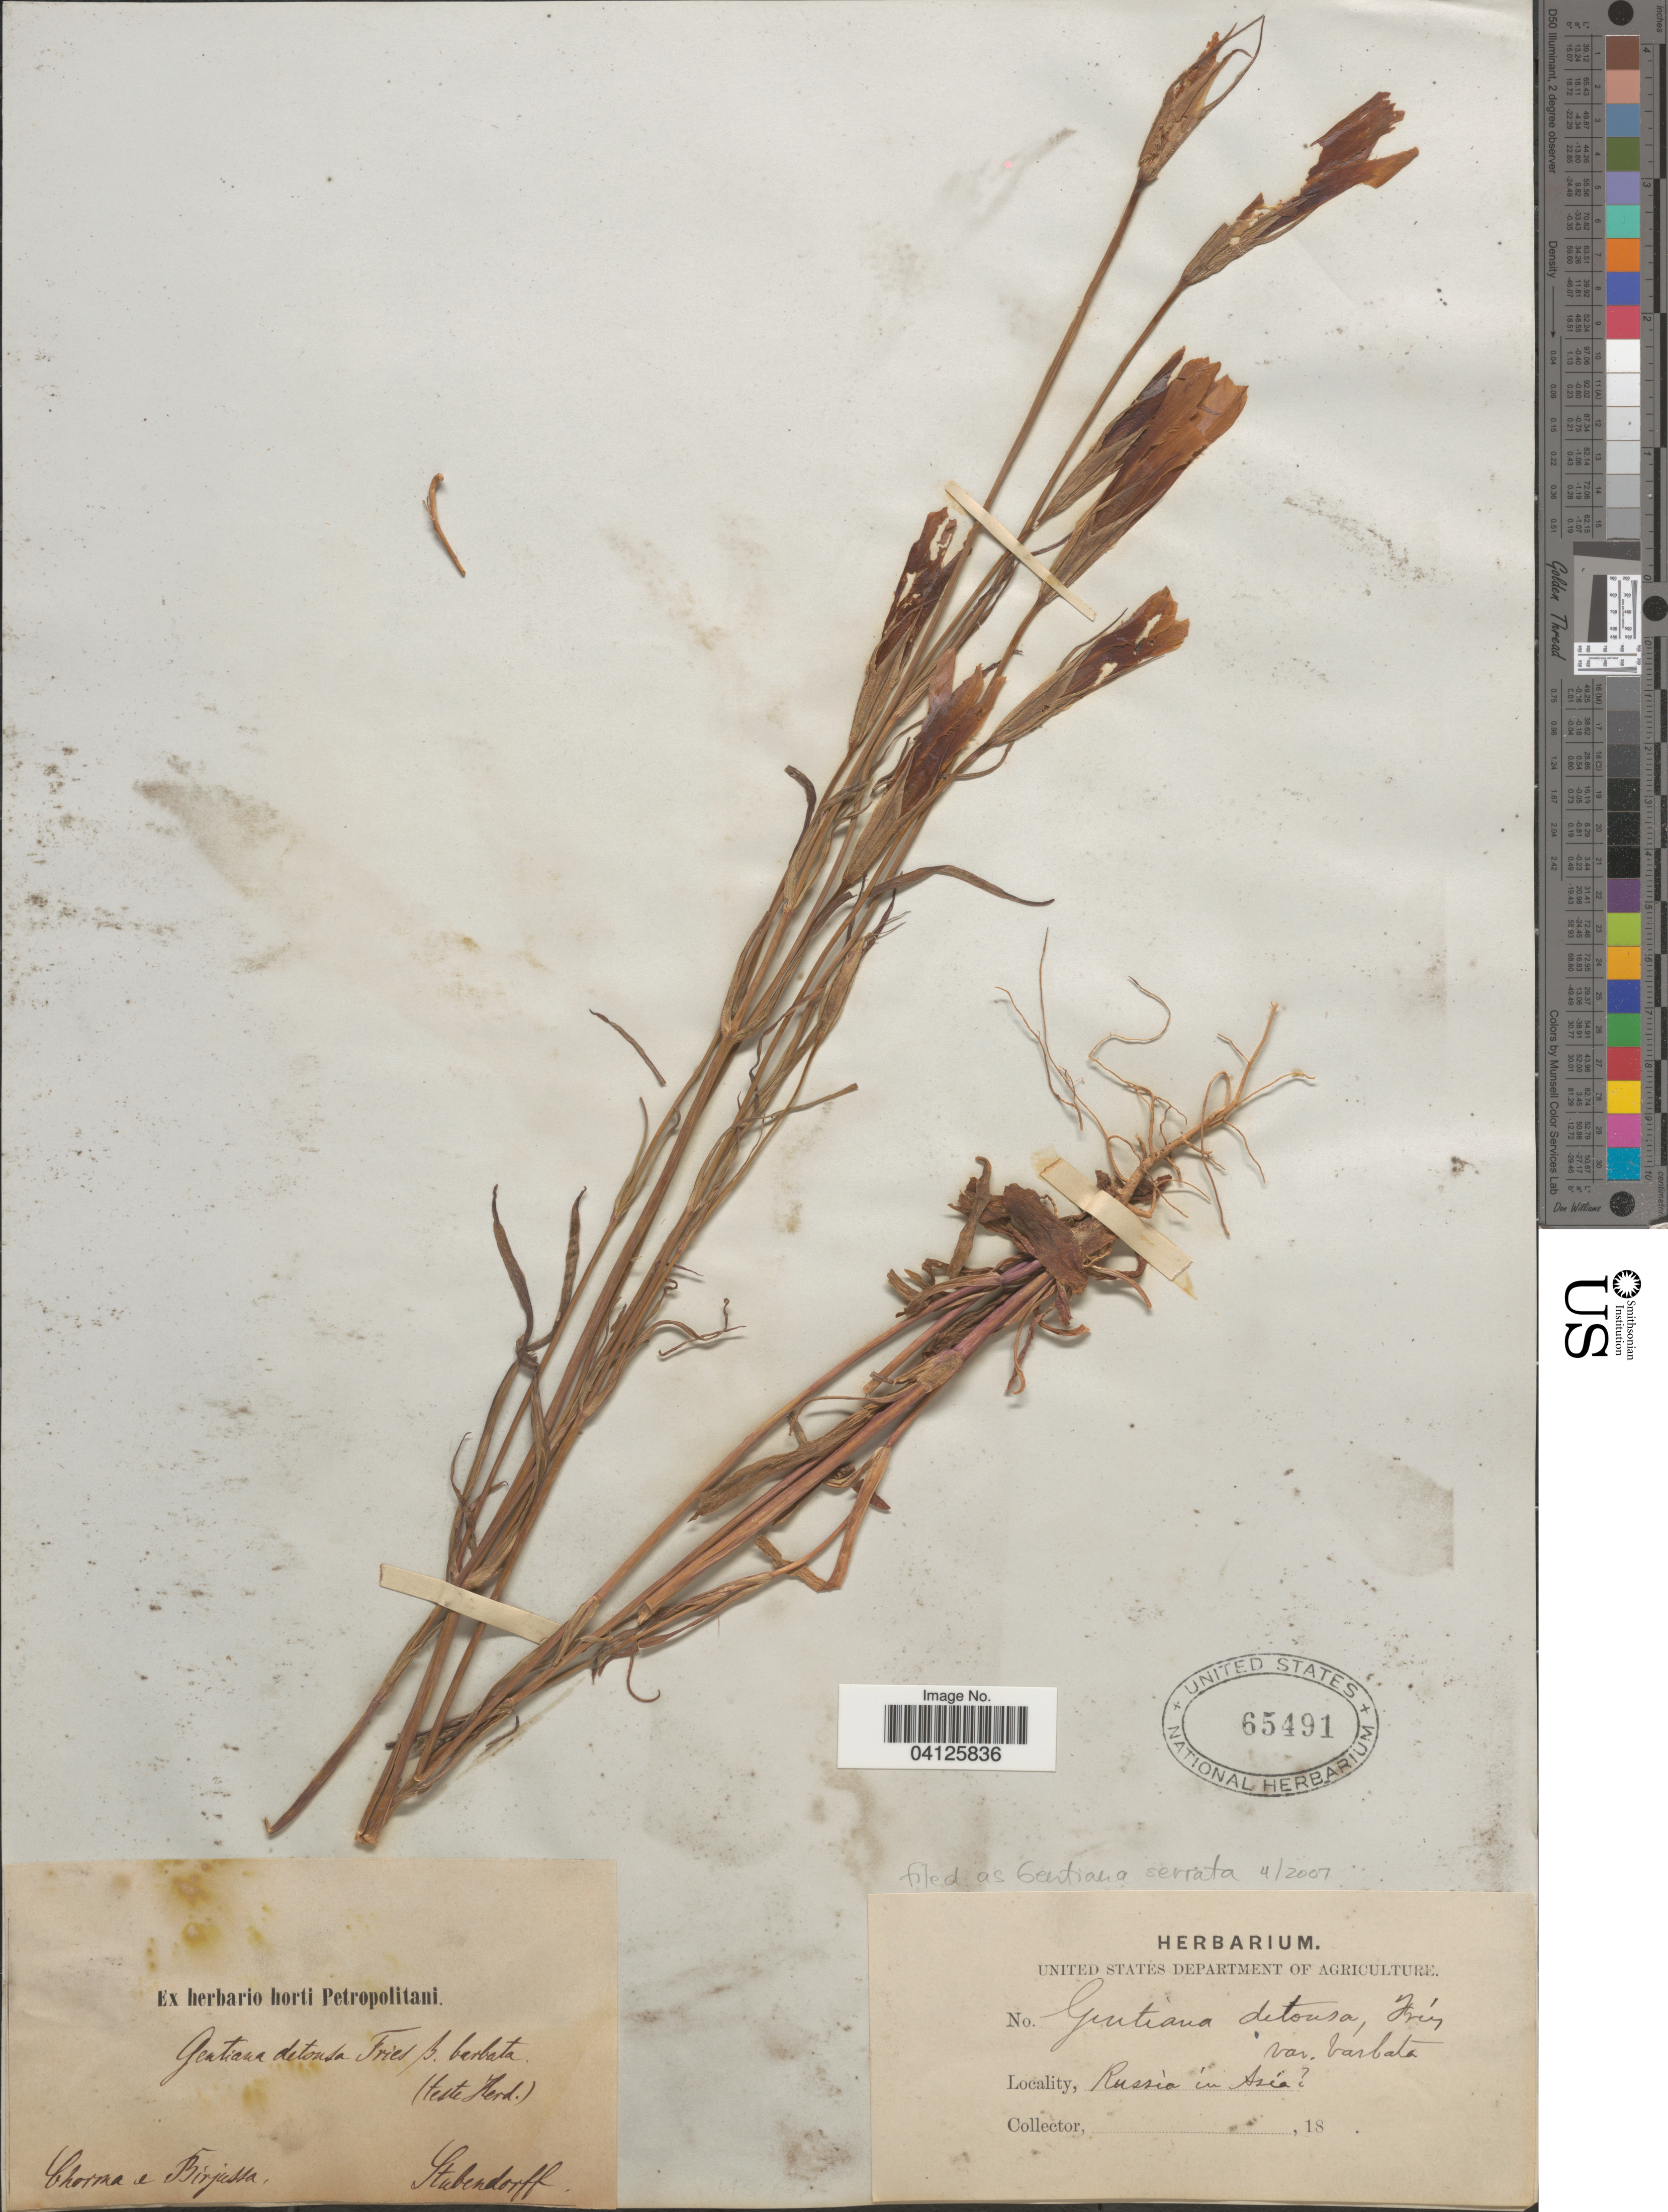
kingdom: Plantae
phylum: Tracheophyta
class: Magnoliopsida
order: Gentianales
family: Gentianaceae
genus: Gentiana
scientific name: Gentiana serrata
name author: Gunnerus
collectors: -. Stubendorff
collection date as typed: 18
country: Russian Federation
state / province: Irkutsk/ Krasnoyarsk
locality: Russia in Asia. Chorma e Birjussa.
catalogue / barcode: US 65491